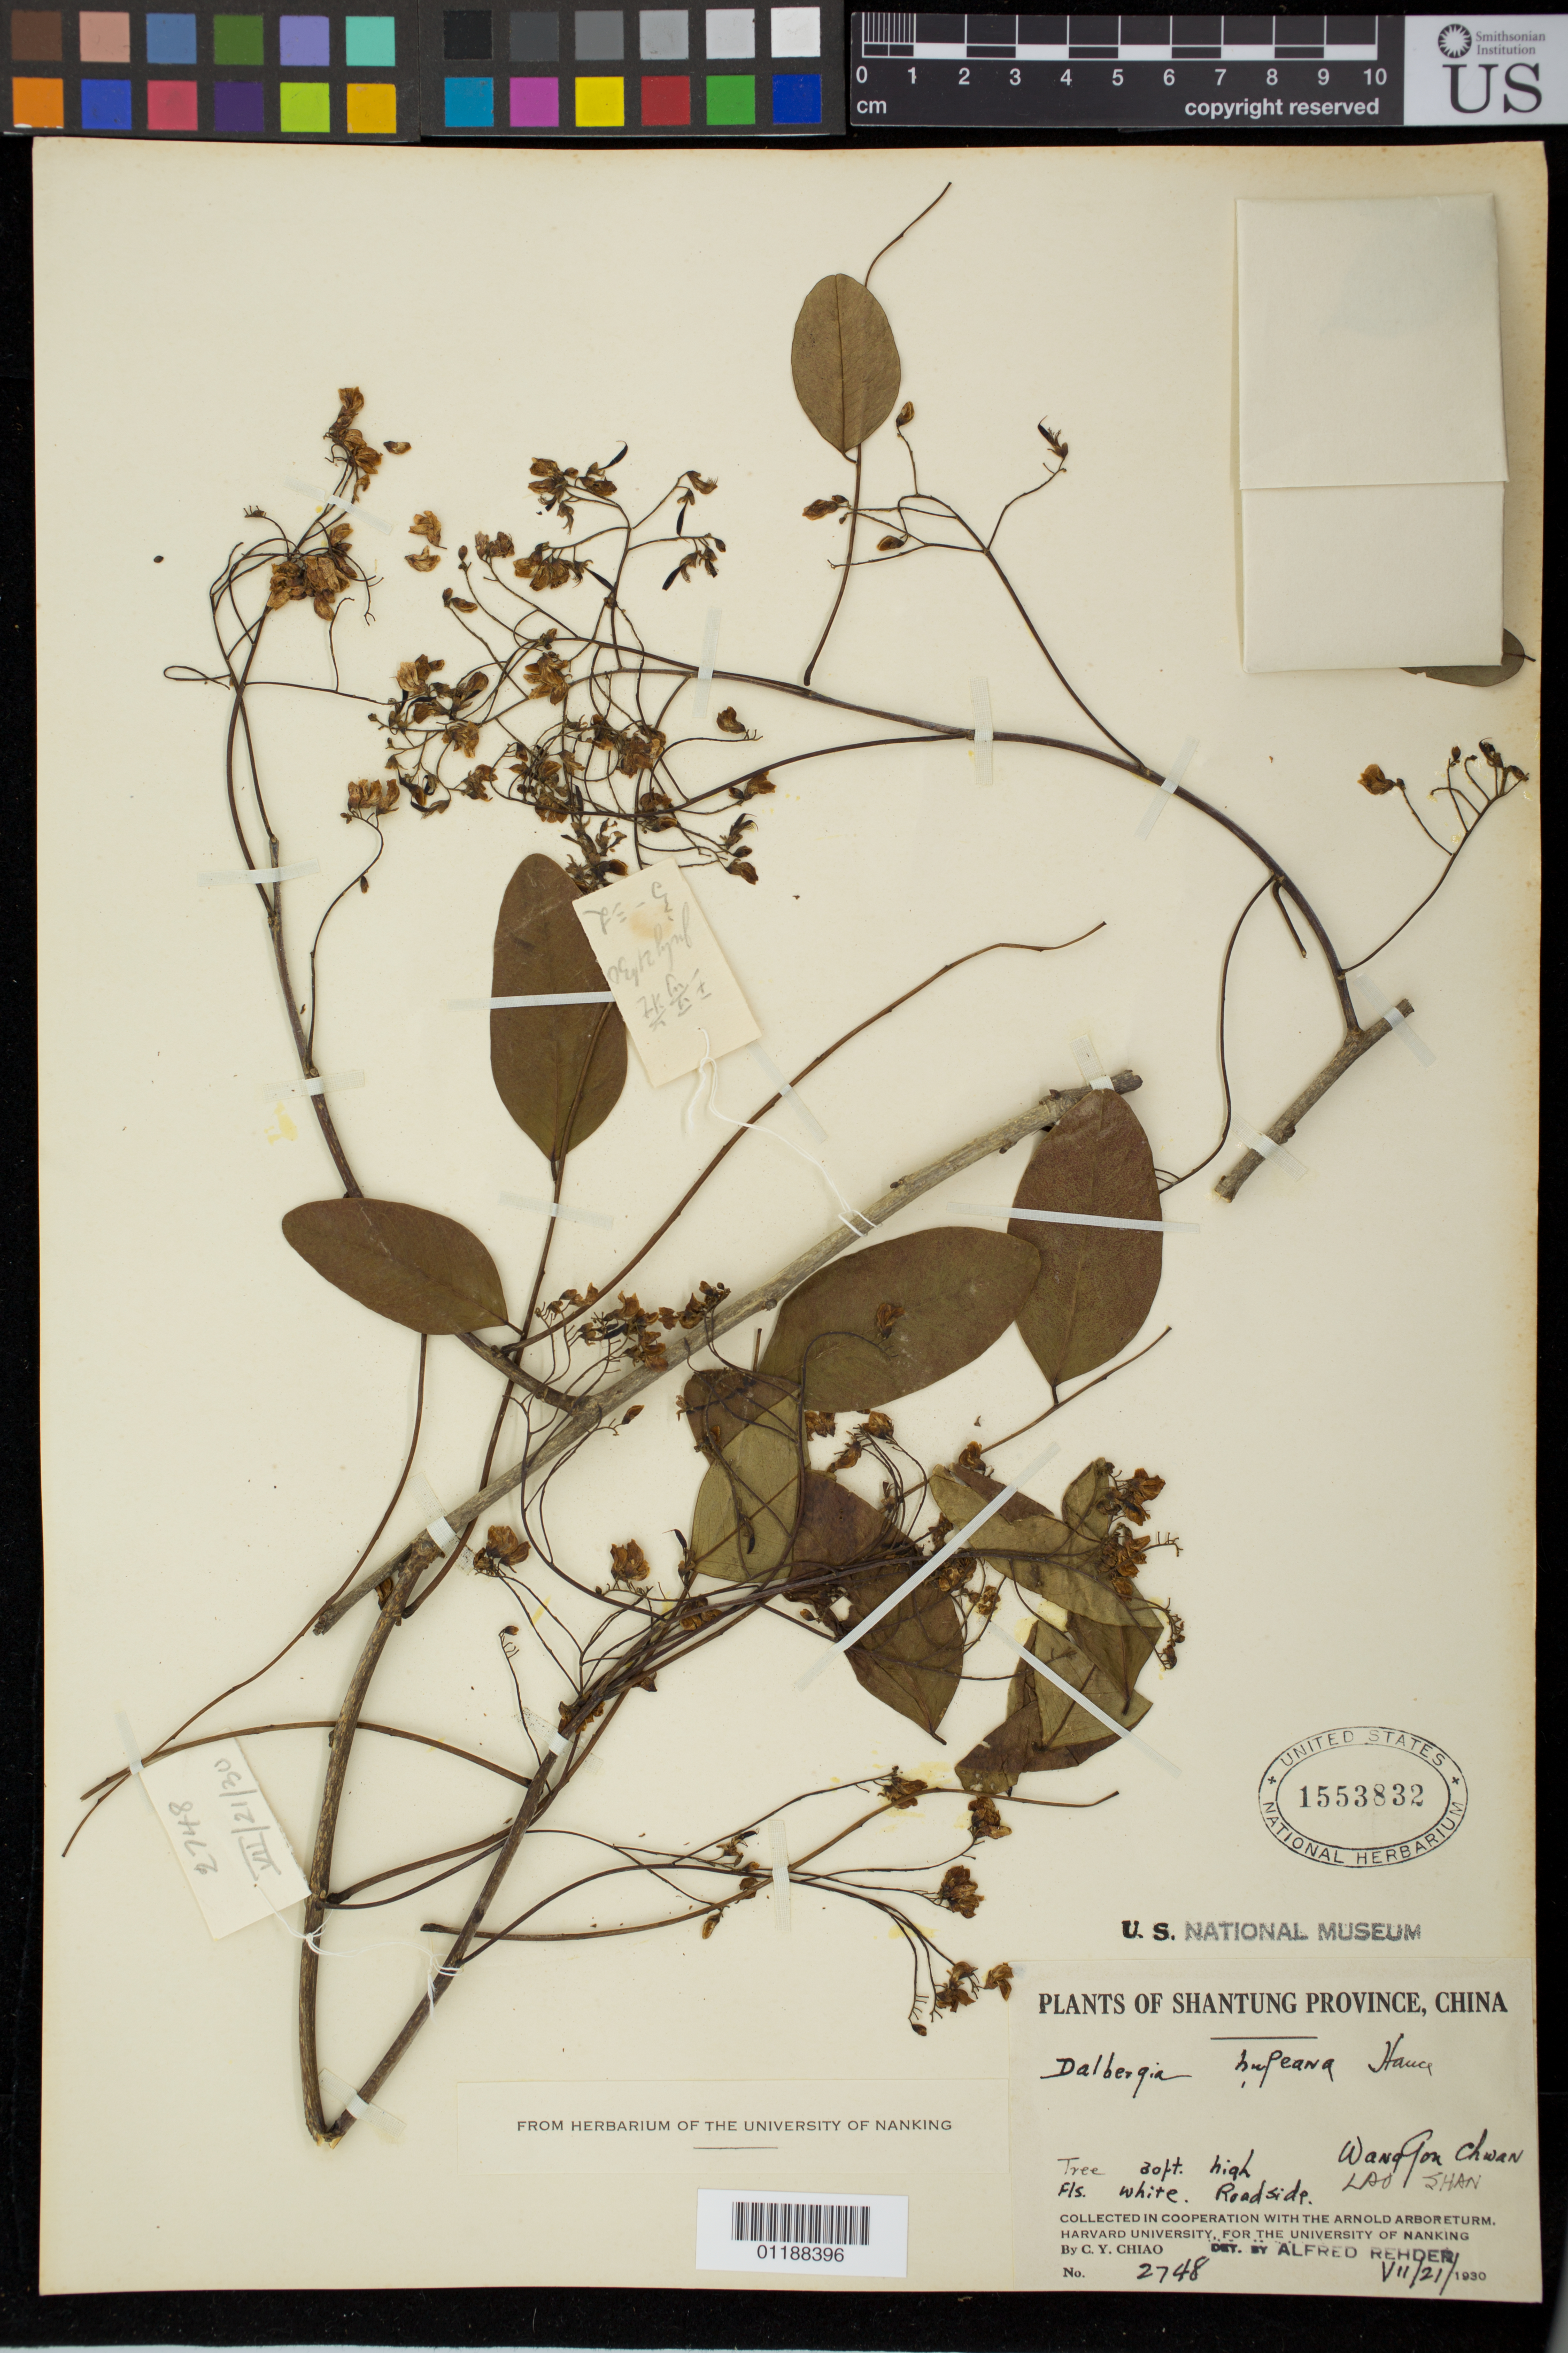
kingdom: Plantae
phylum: Tracheophyta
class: Magnoliopsida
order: Fabales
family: Fabaceae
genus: Dalbergia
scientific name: Dalbergia hupeana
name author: Hance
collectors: C. Y. Chiao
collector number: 2748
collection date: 1930-07-21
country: China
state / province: Shandong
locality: Wang Gon Chwan, Lao Shan. Roadside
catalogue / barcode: US 1553832